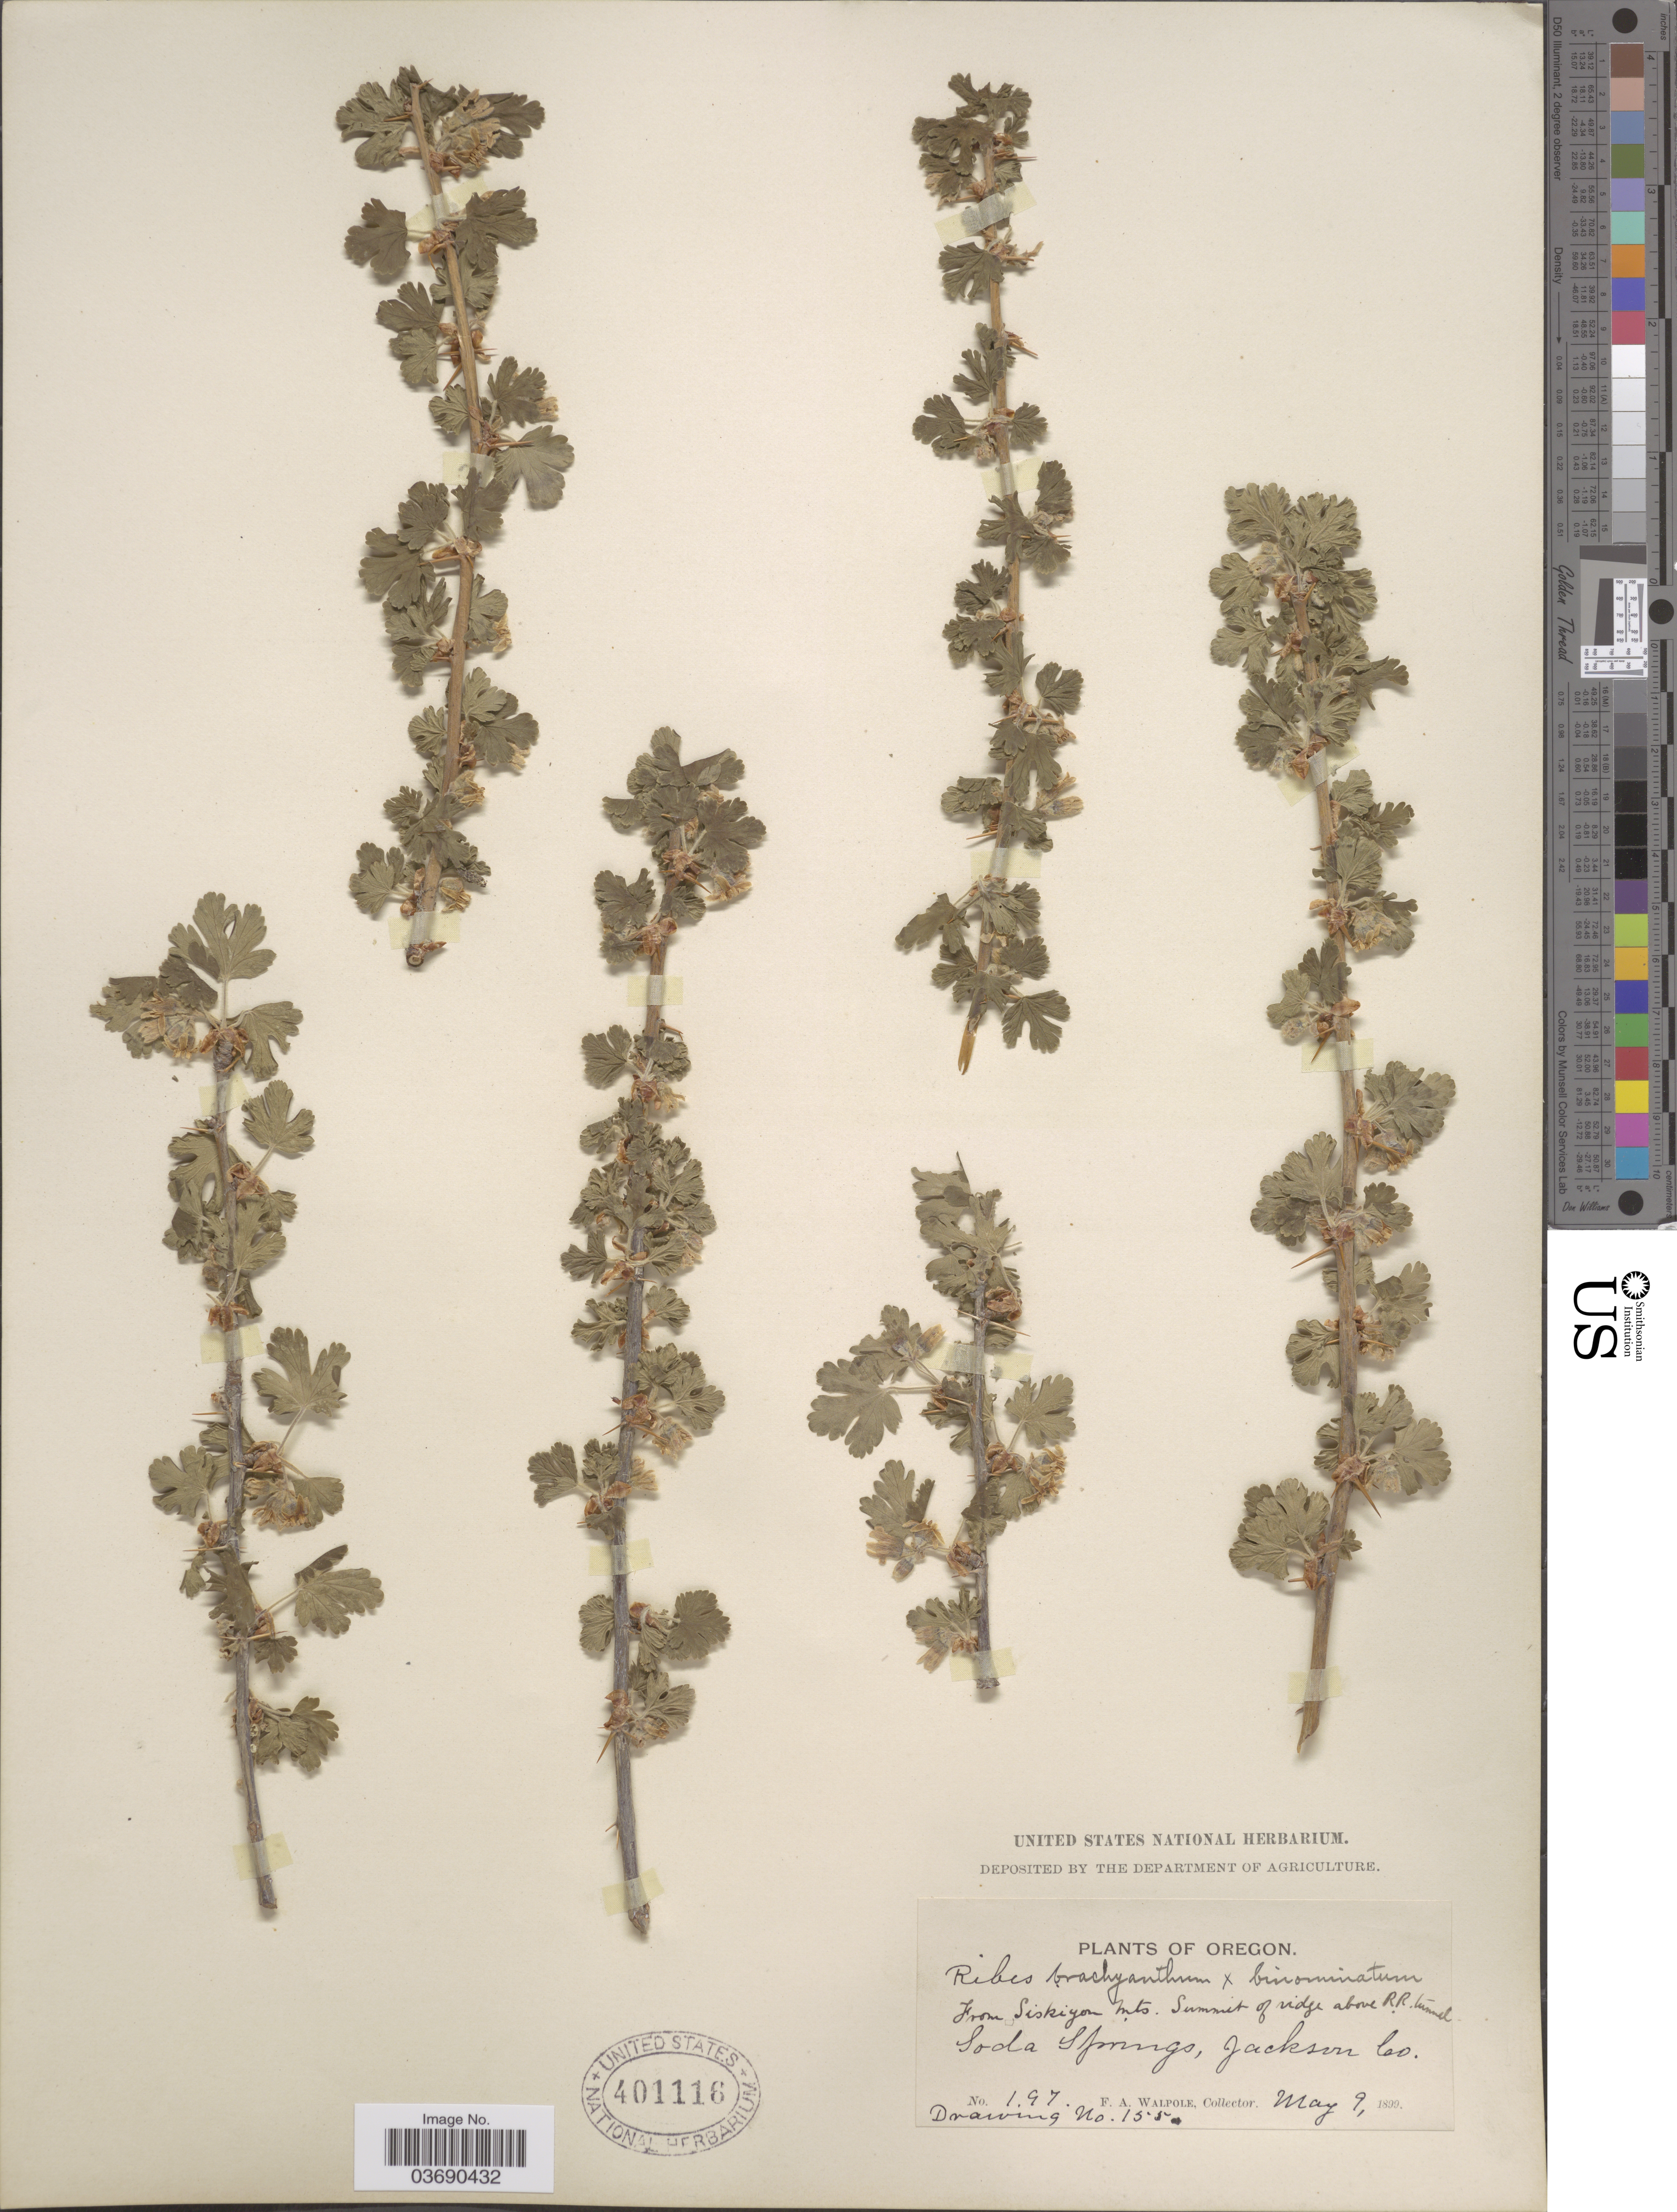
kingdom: Plantae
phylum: Tracheophyta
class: Magnoliopsida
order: Saxifragales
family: Grossulariaceae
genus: Ribes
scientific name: Ribes binominatum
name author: A. Heller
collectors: F. Walpole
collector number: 197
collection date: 1899-05-09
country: United States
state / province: Oregon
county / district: Jackson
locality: Siskiyou Mts. Summit of ridge above RR. tunnel. Soda Springs, Jackson Co.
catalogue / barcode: US 401116